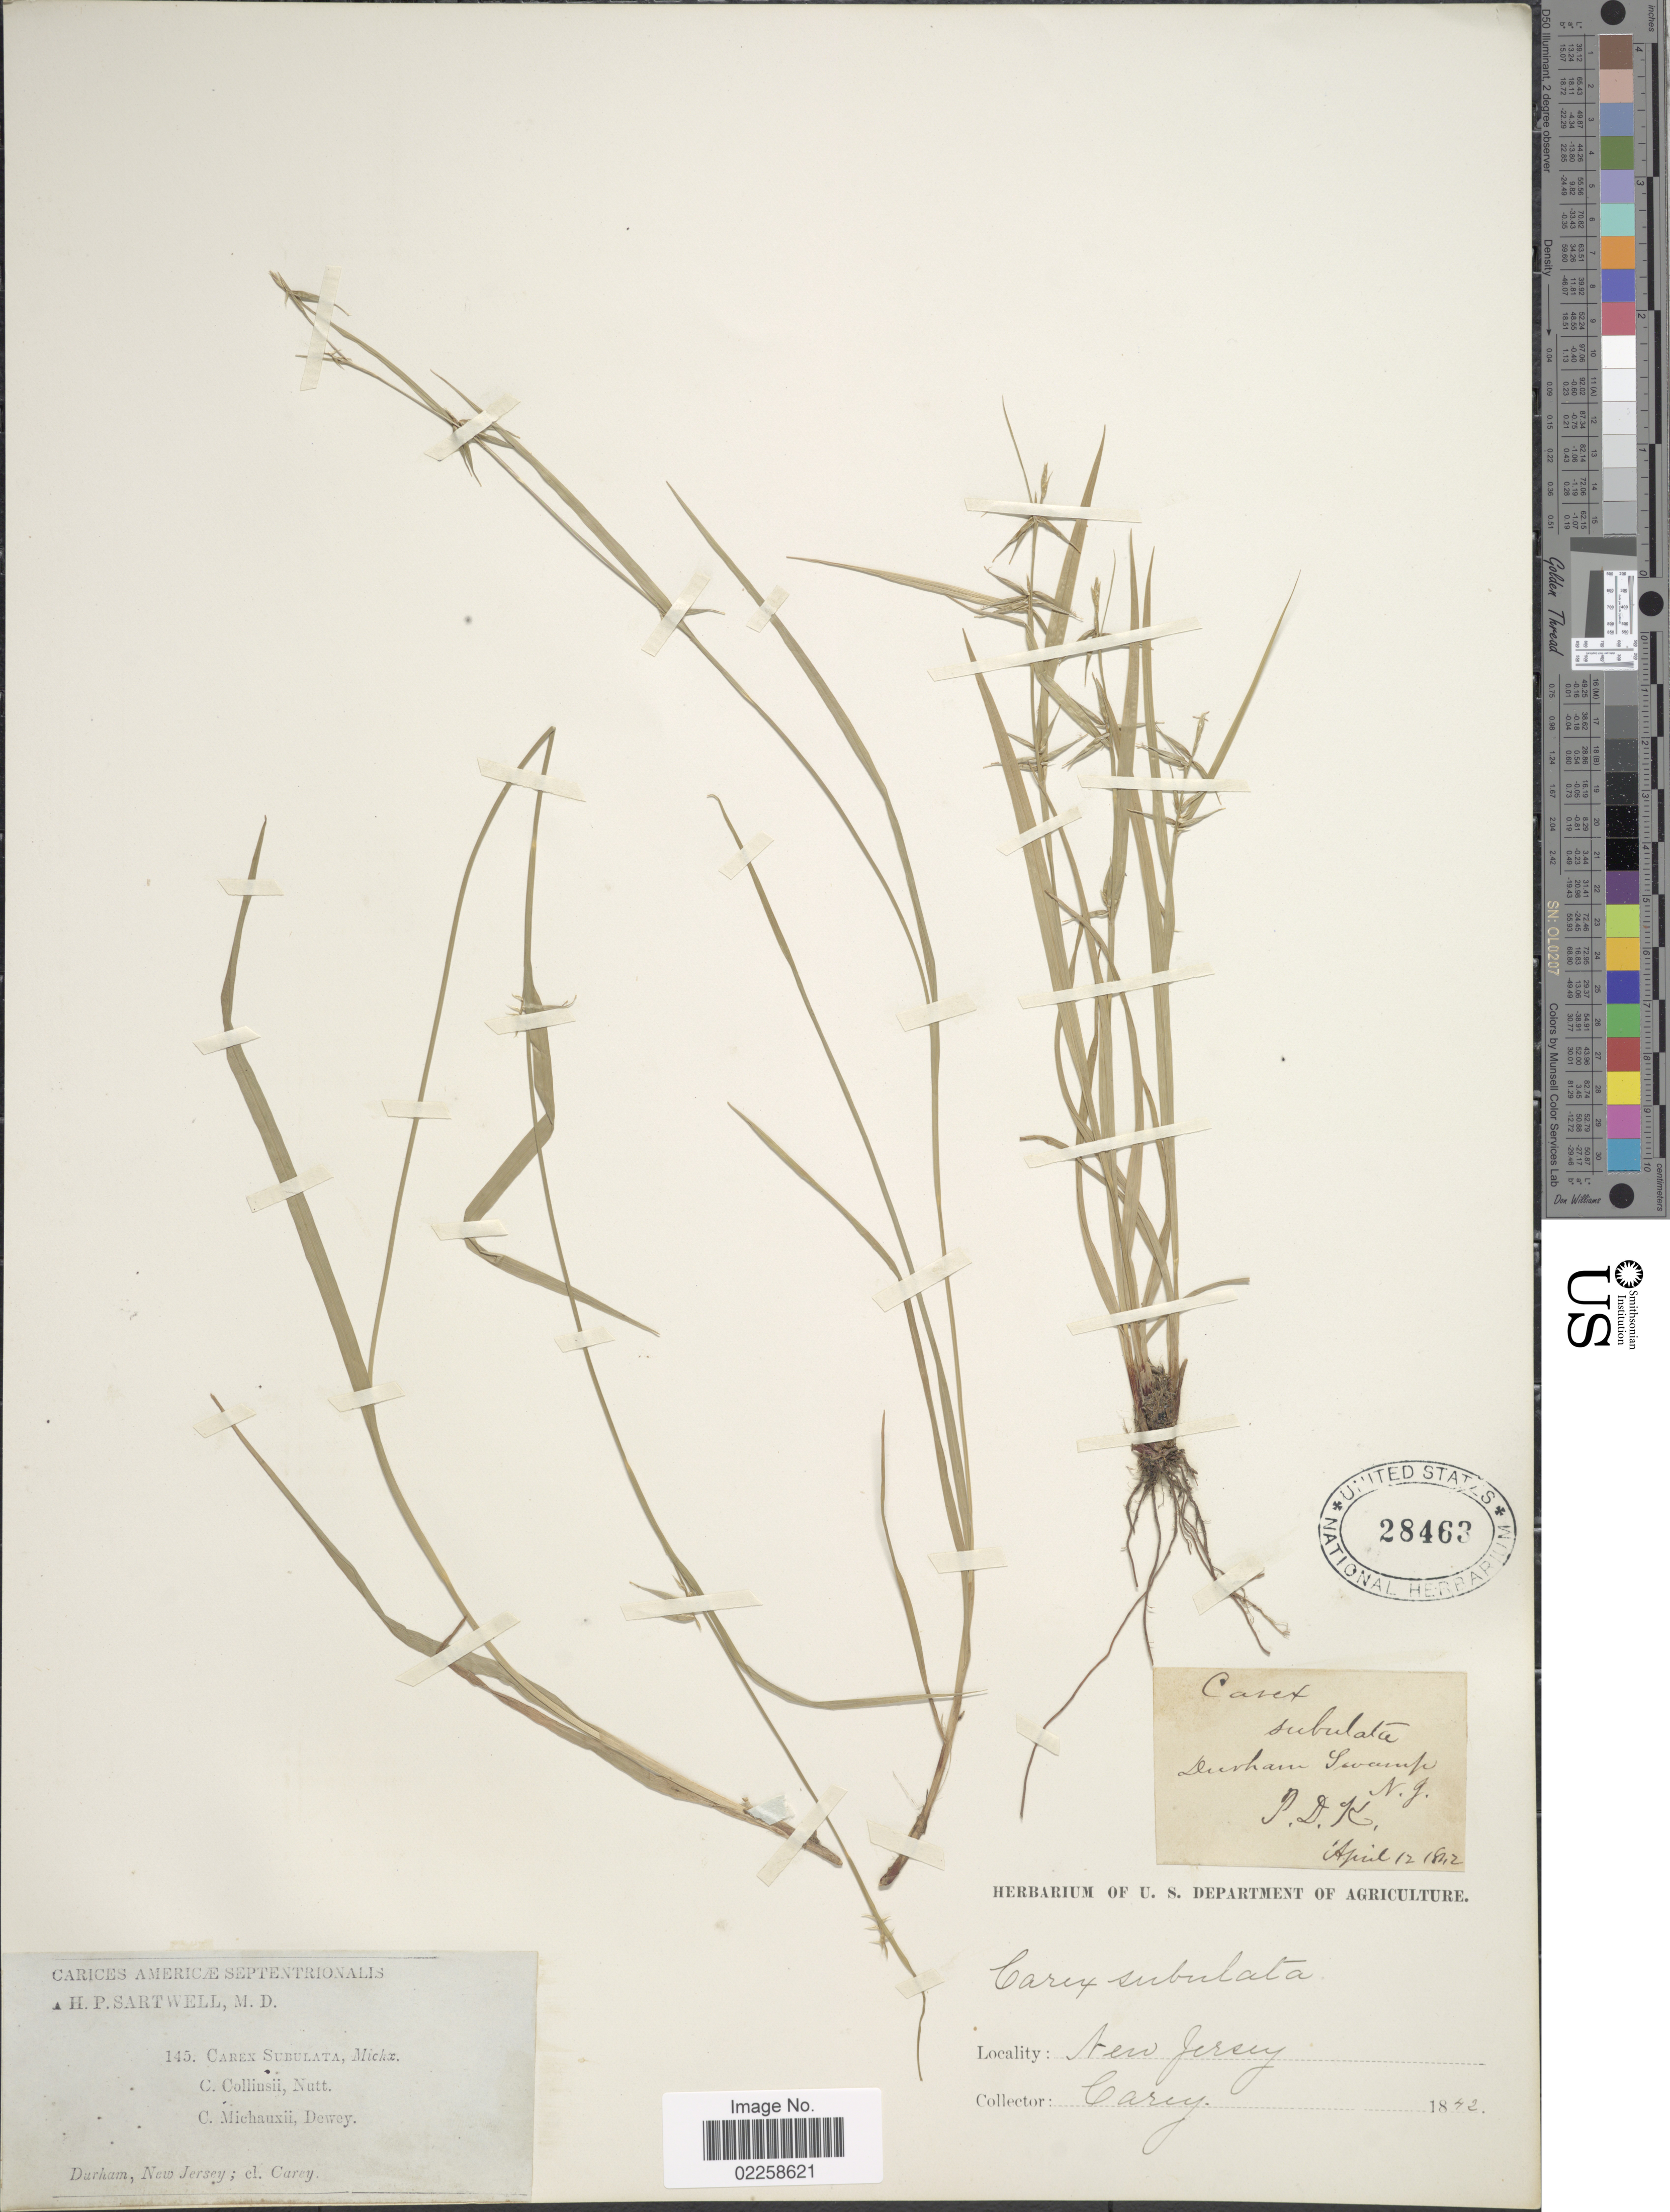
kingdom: Plantae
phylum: Tracheophyta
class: Liliopsida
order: Poales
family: Cyperaceae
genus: Carex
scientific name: Carex collinsii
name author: Nutt.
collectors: Carey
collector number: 145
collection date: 1842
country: United States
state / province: New Jersey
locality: Darham, New Jersey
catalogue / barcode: US 28463